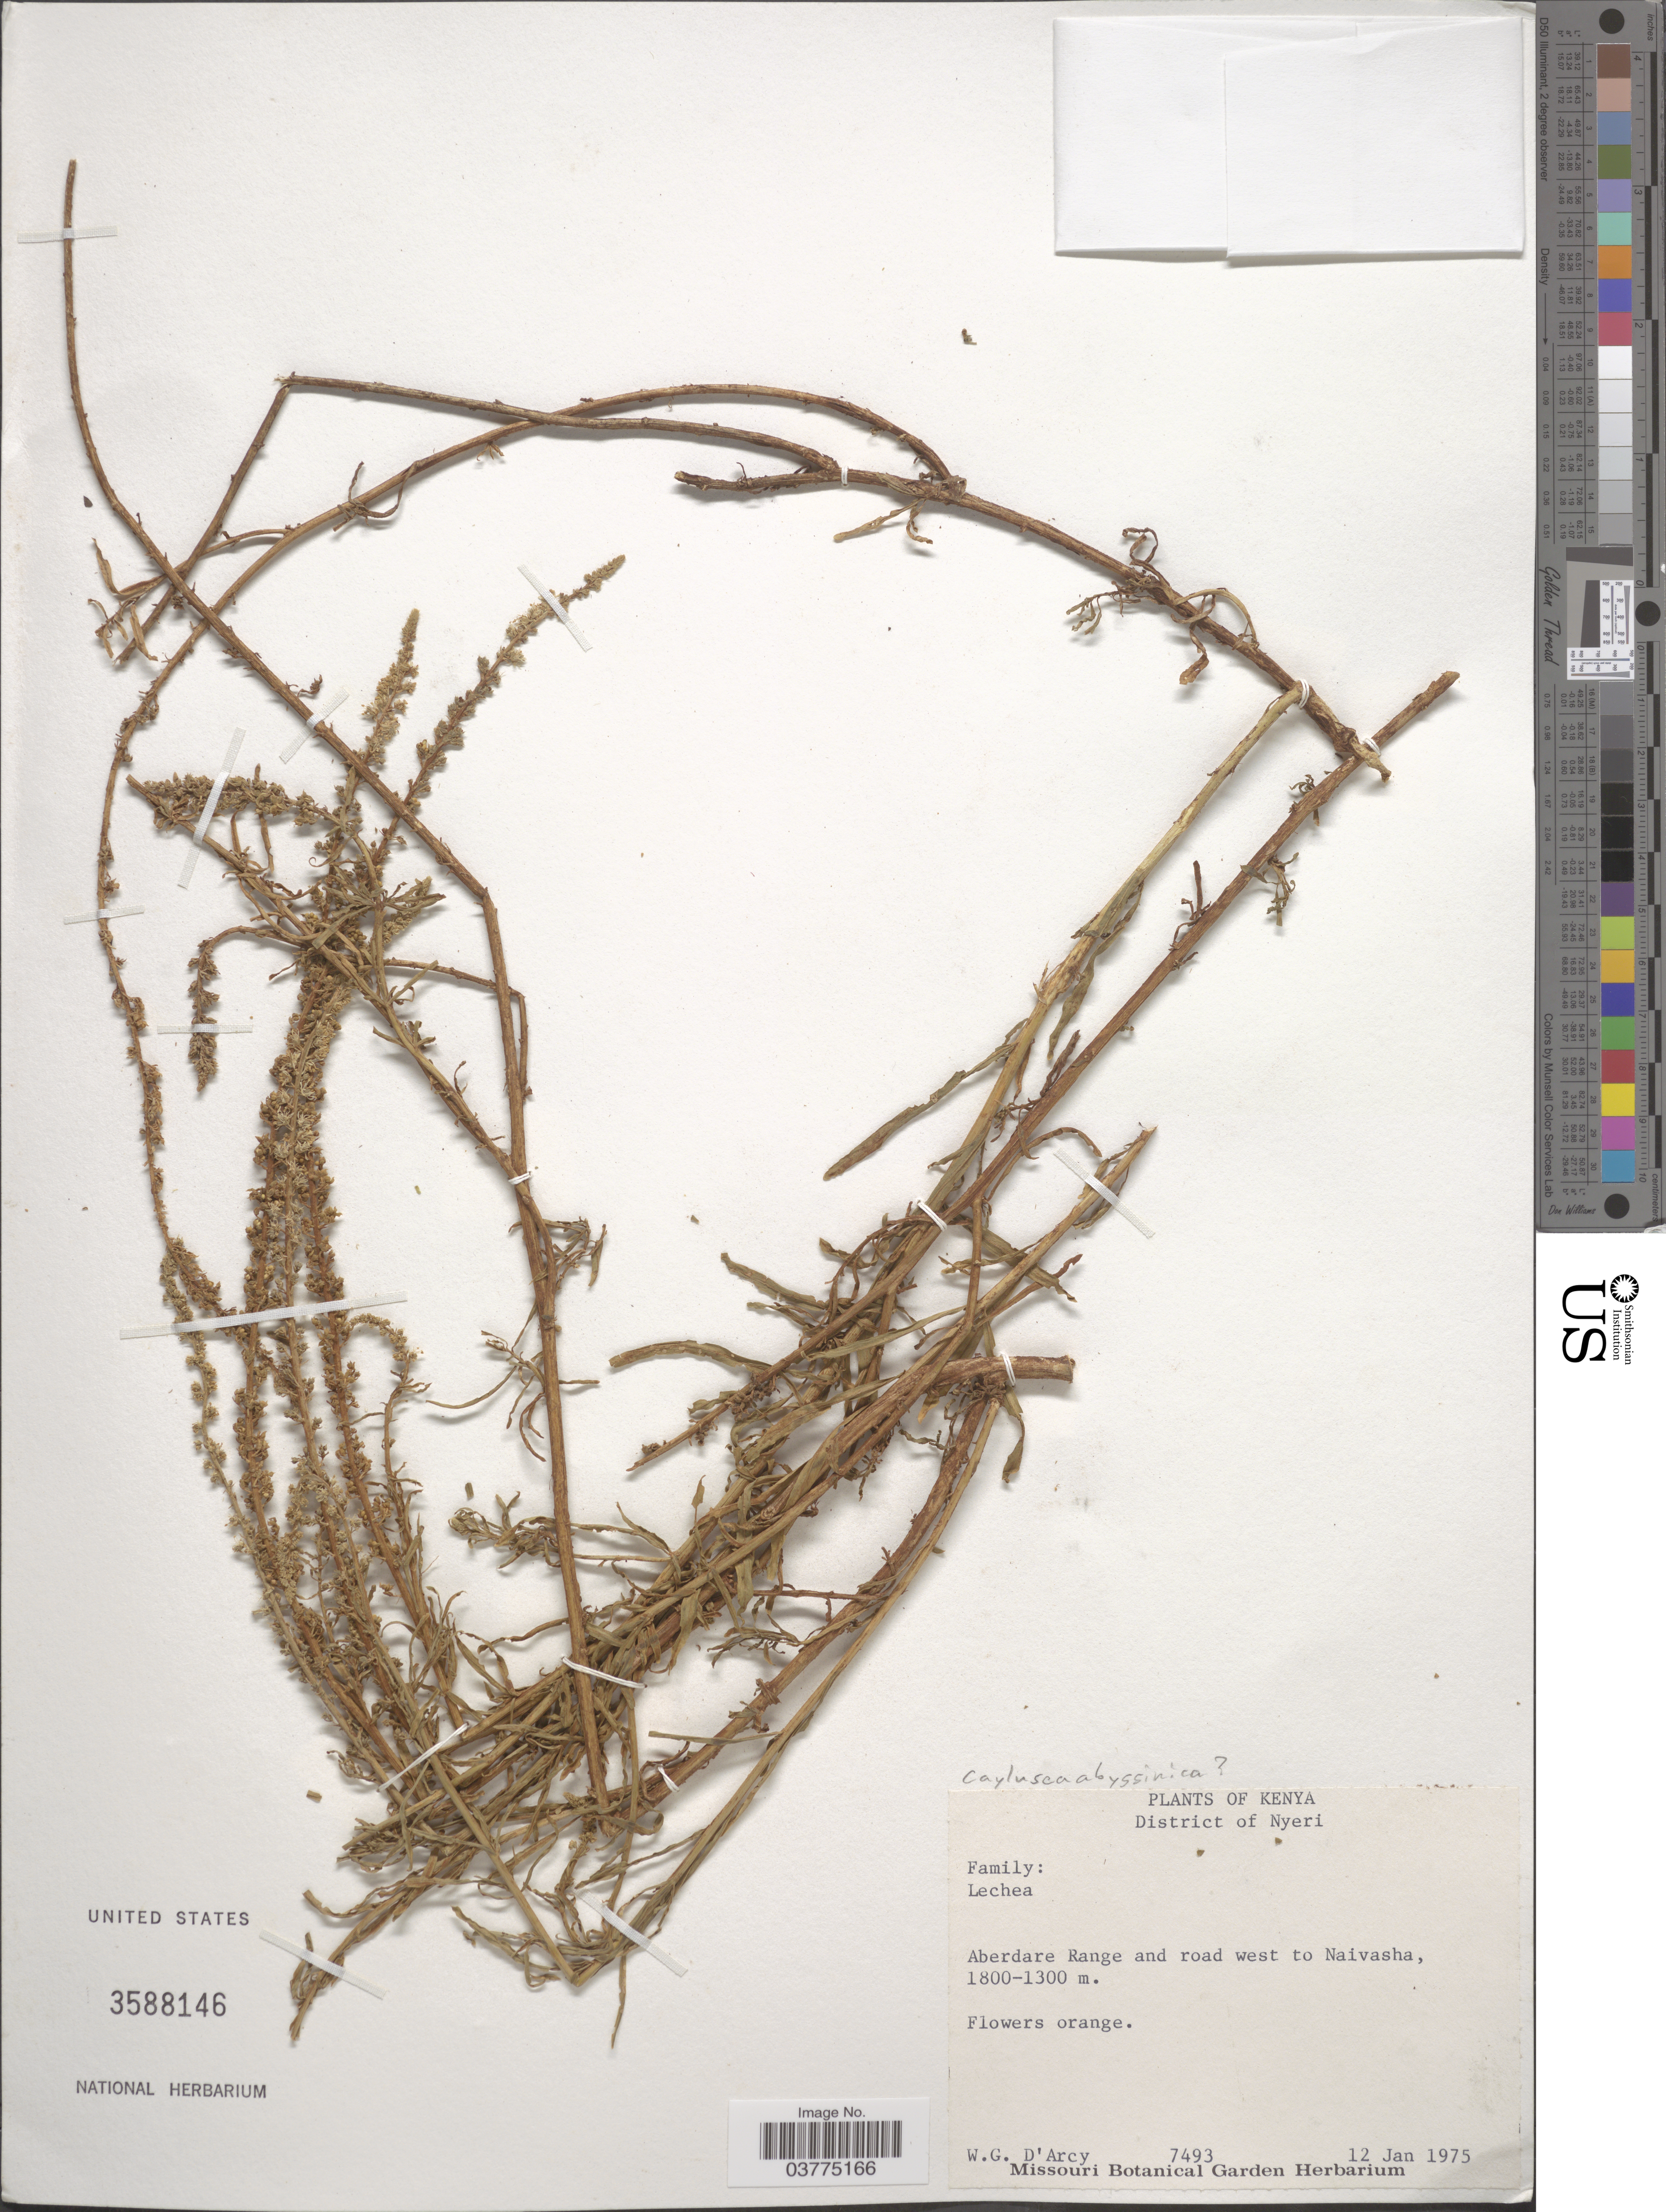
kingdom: Plantae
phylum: Tracheophyta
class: Magnoliopsida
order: Brassicales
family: Resedaceae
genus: Caylusea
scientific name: Caylusea abyssinica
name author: (Fresen.) Fisch. & C.A. Mey.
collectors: W. G. D'Arcy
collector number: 7493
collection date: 1975-01-12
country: Kenya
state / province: Nyeri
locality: District of Nyeri. Aberdare Range and road west to Naivasha.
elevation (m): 1300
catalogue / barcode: US 3588146